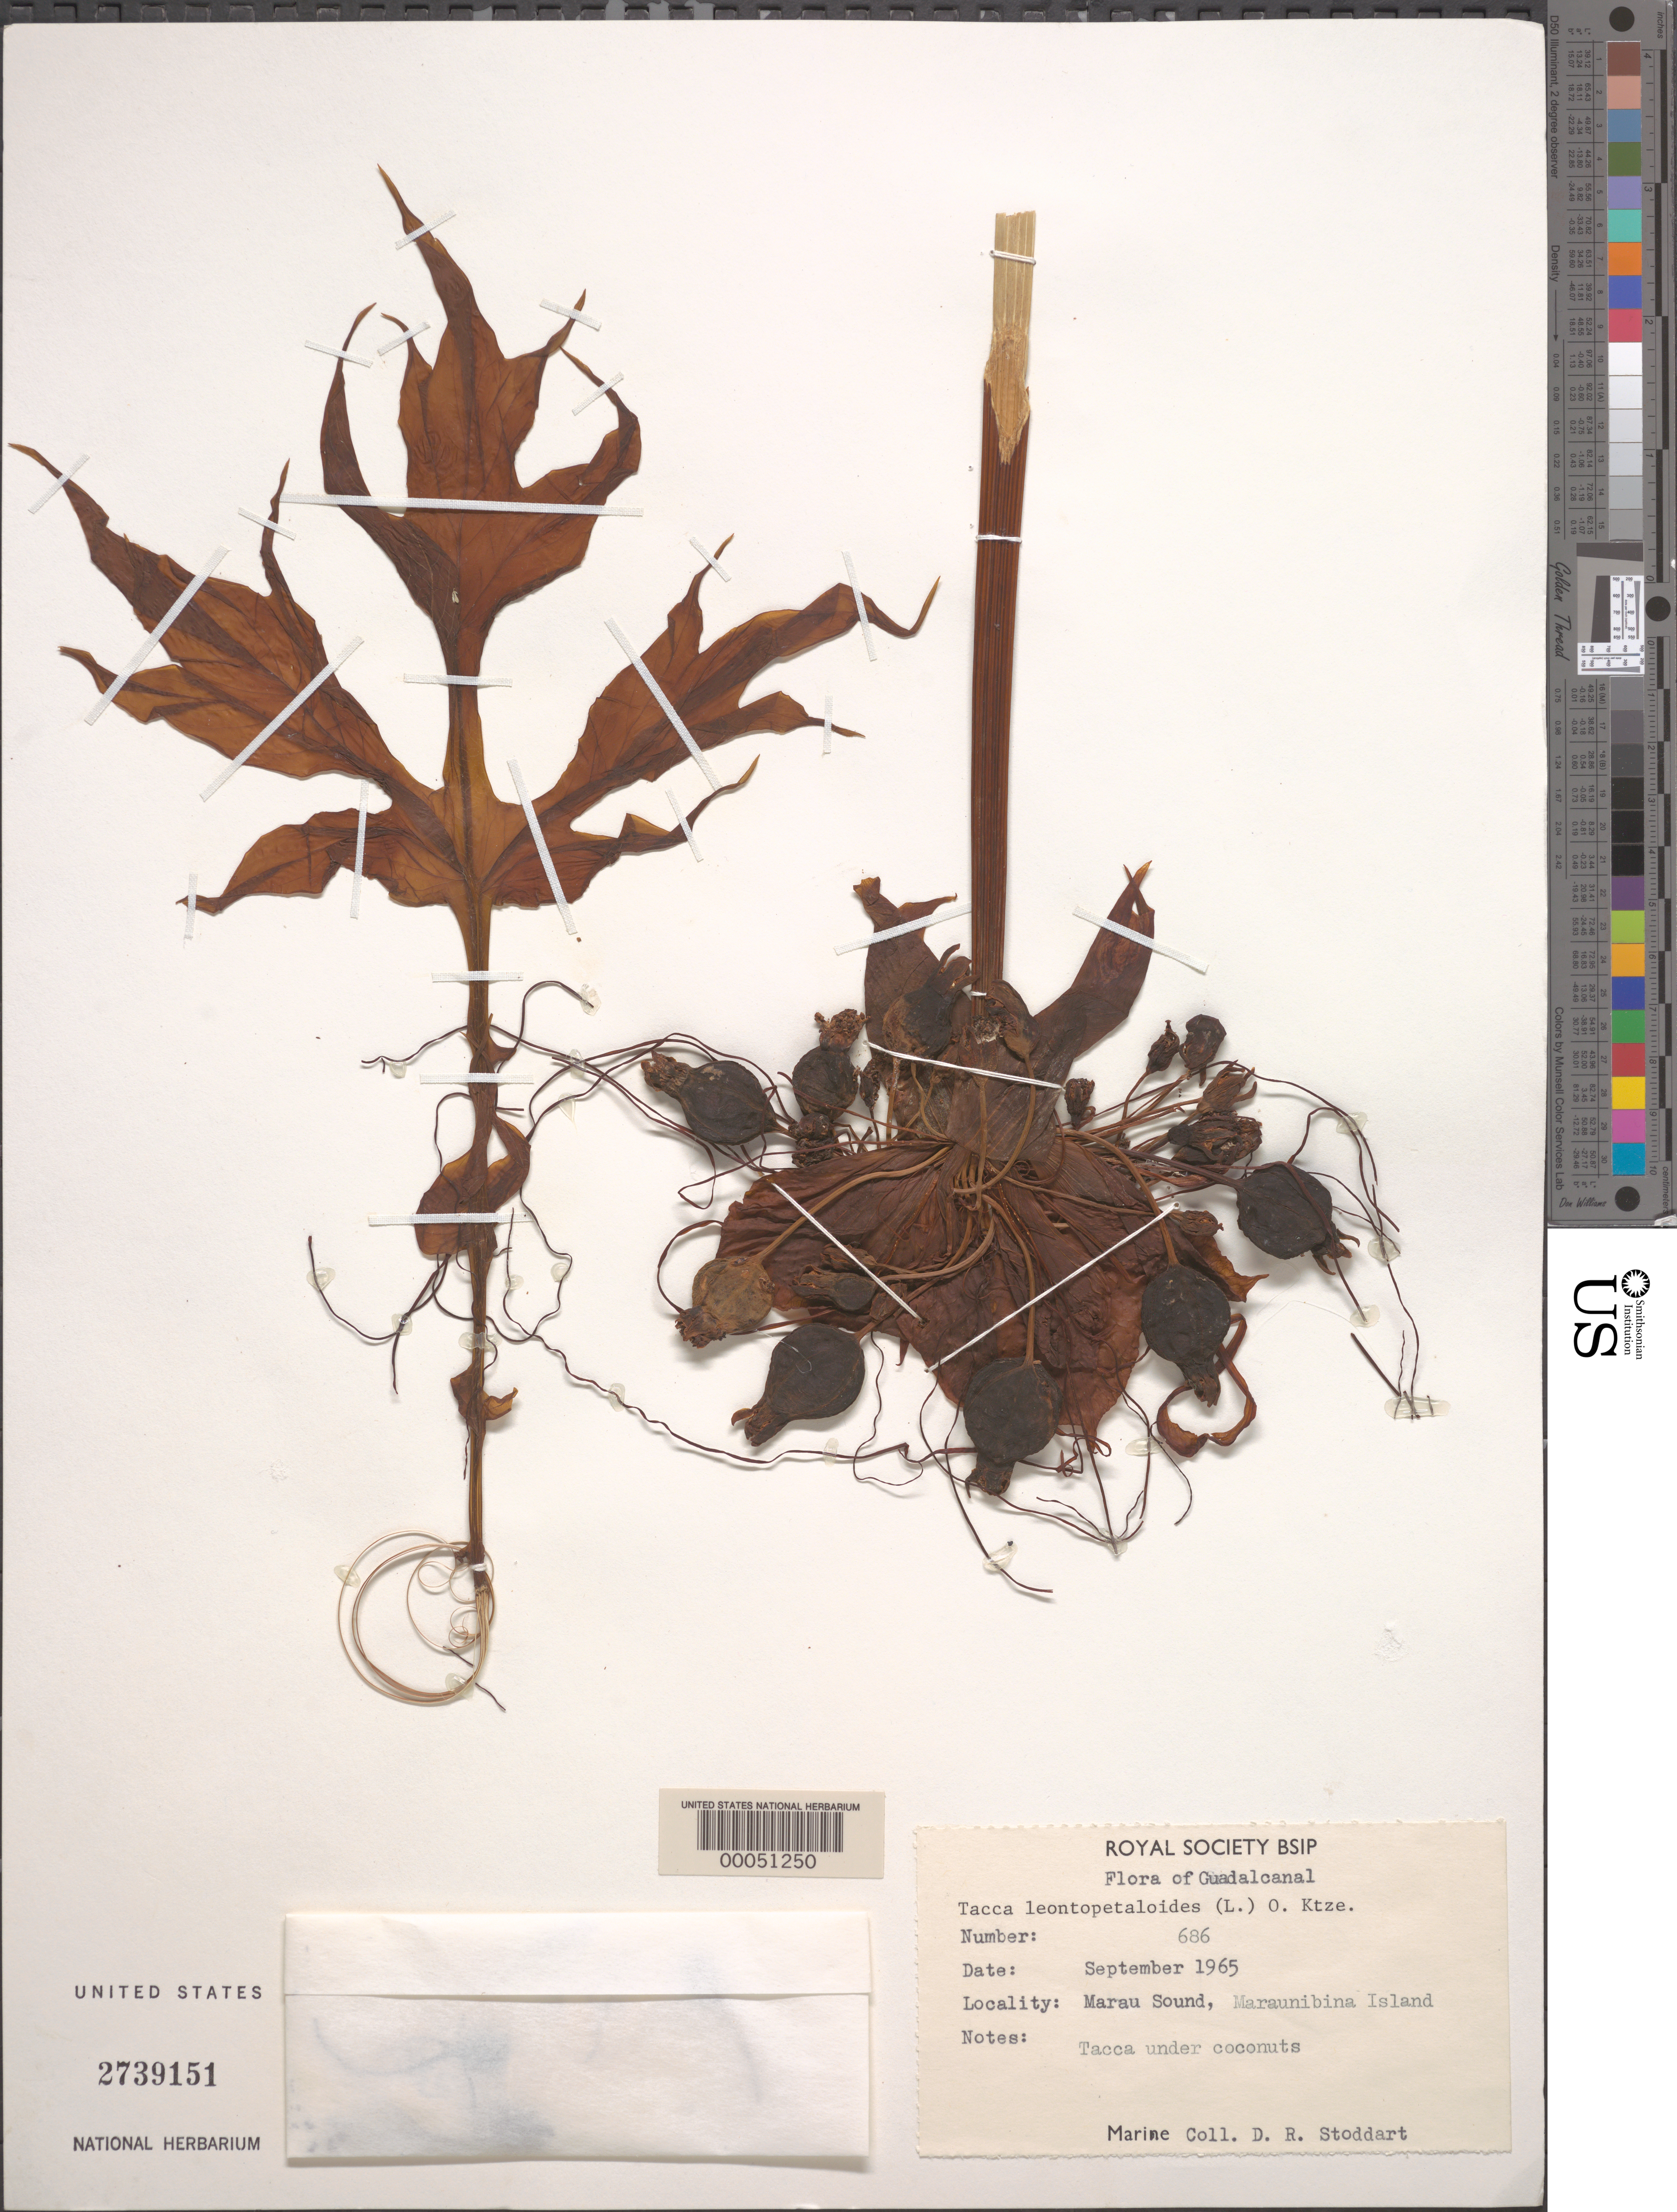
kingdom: Plantae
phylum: Tracheophyta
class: Liliopsida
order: Dioscoreales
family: Dioscoreaceae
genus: Tacca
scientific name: Tacca leontopetaloides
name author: (L.) Kuntze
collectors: D. R. Stoddart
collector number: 686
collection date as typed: Sep 1965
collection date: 1965-09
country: Solomon Islands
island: Maraupia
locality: Guadalcanal Is. (?), Maraunibina Island, Marau Sound. [Maraunibina Island = Maraupia Island.]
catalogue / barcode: US 2739151